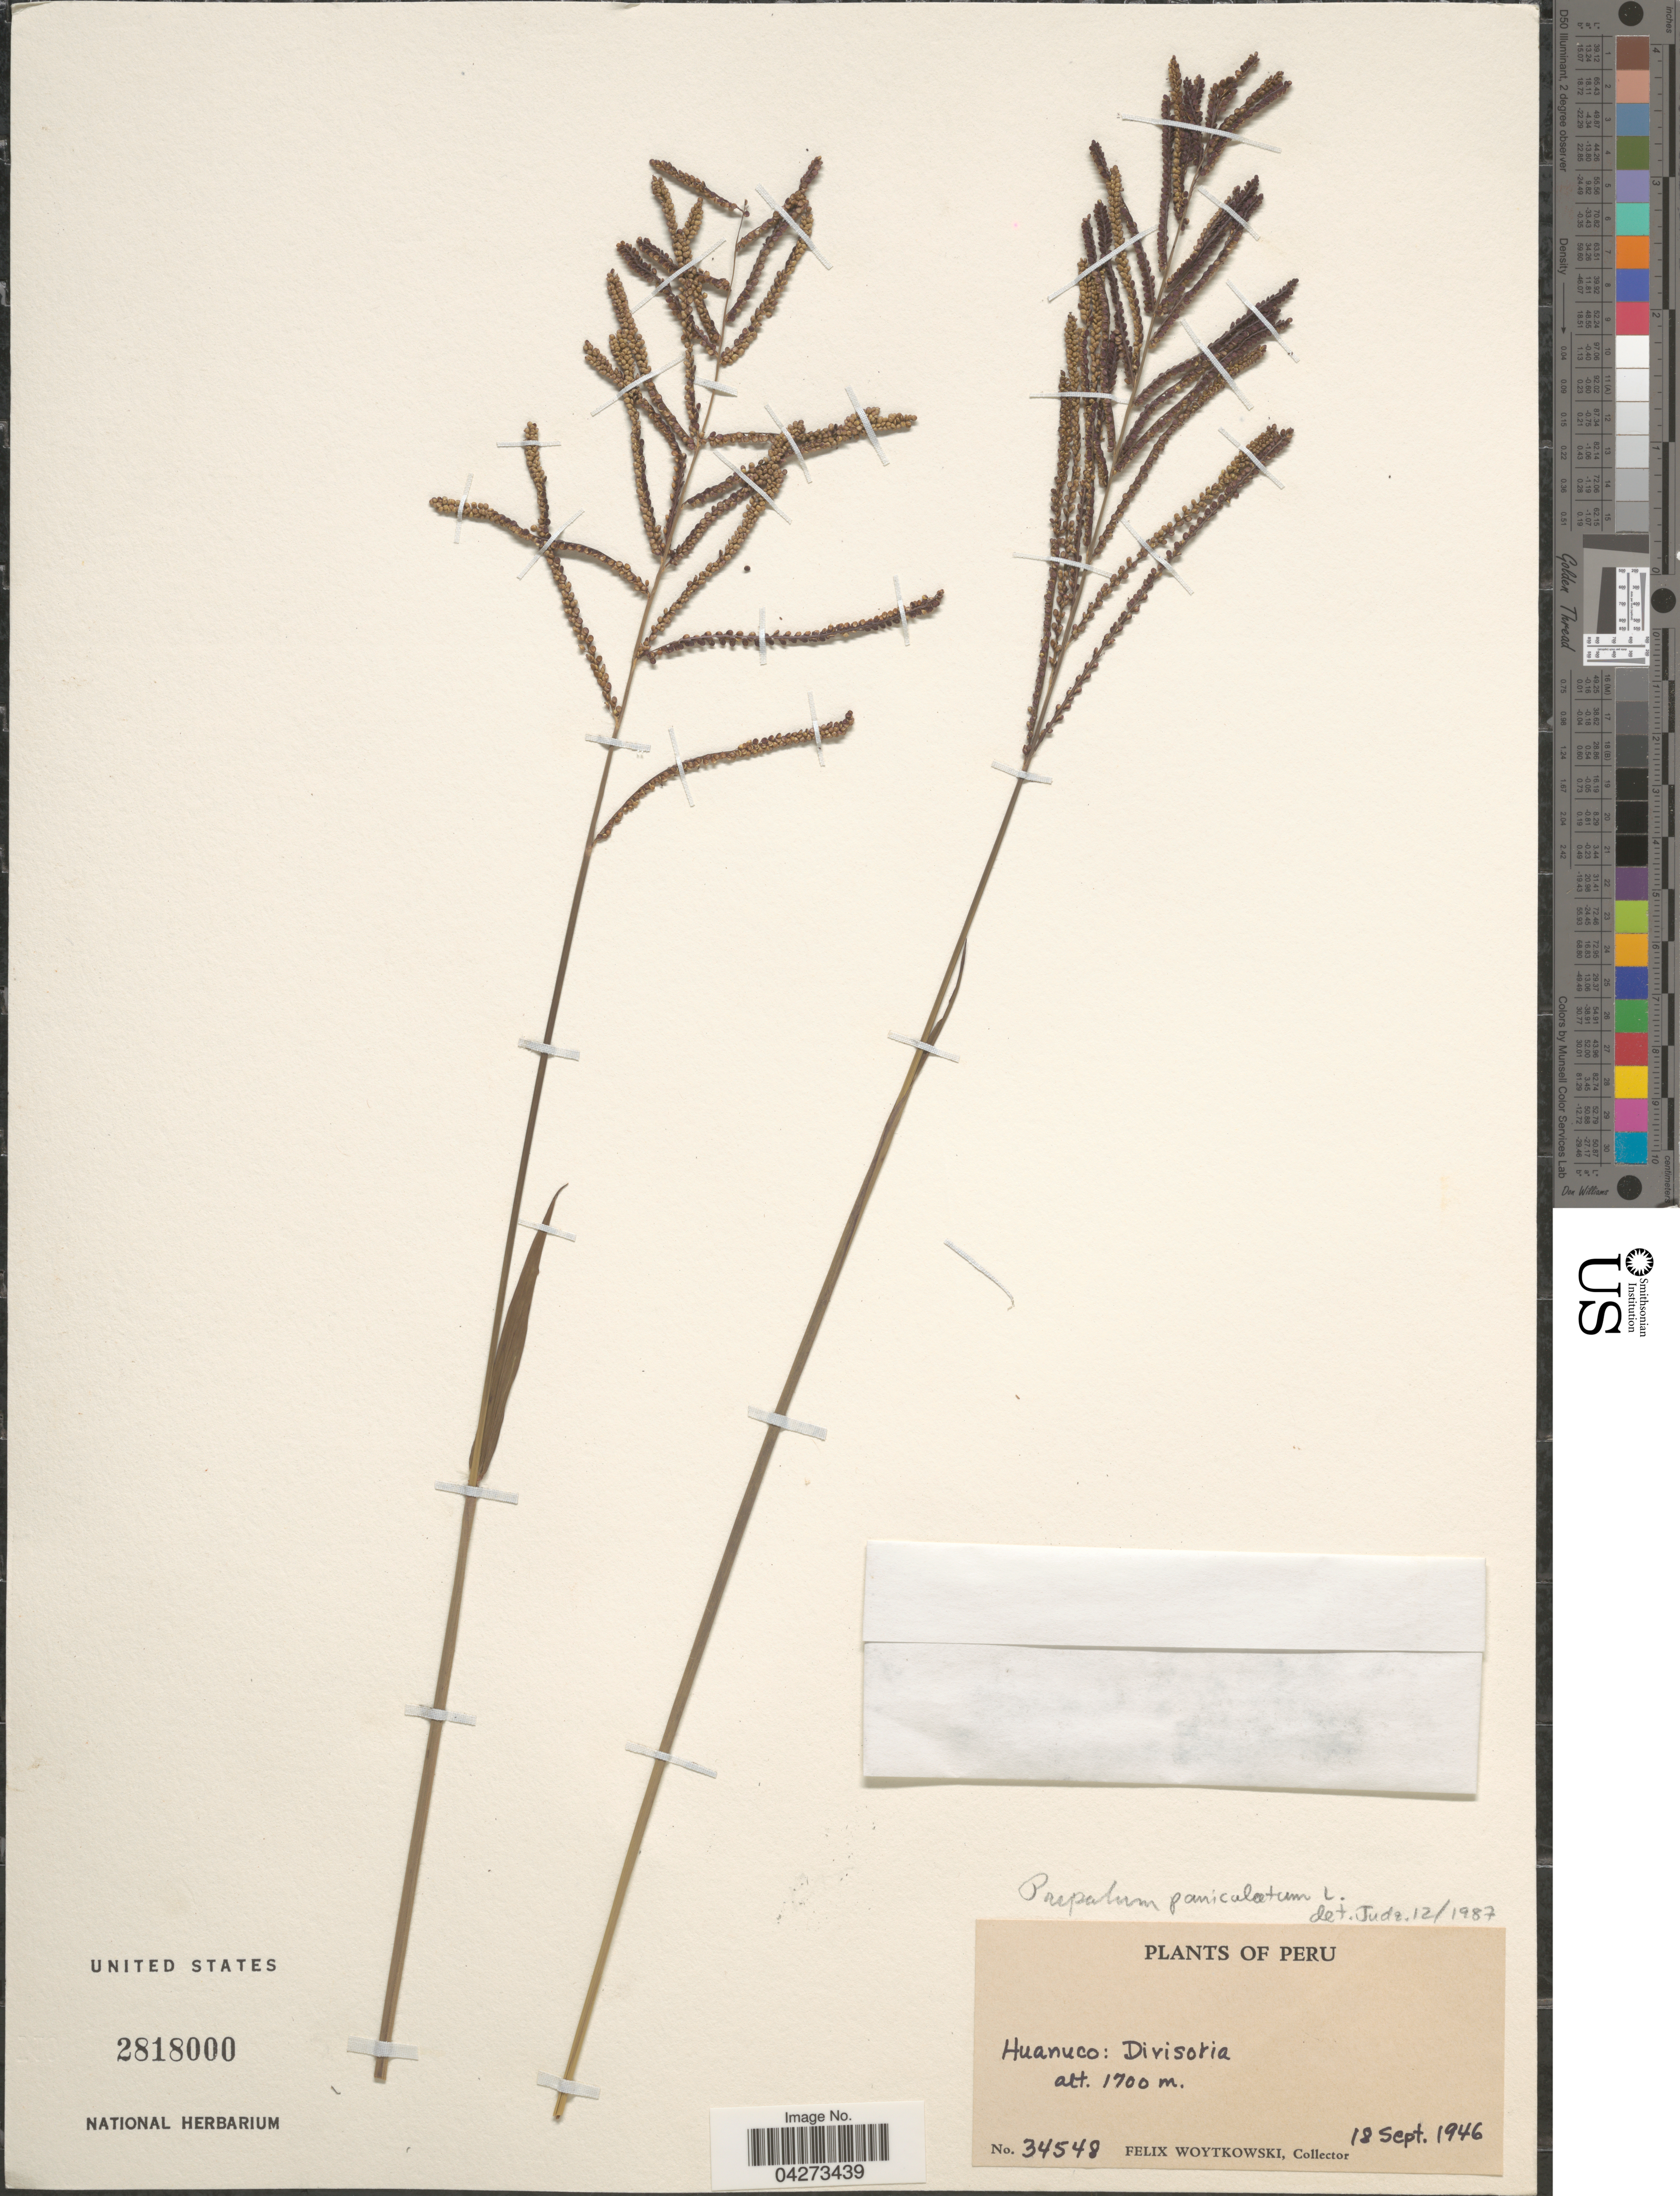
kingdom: Plantae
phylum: Tracheophyta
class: Liliopsida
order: Poales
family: Poaceae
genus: Paspalum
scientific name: Paspalum paniculatum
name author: L.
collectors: F. Woytkowski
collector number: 34548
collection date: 1946-09-18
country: Peru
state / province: Huánuco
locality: Divisoria.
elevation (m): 1700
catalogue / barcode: US 2818000